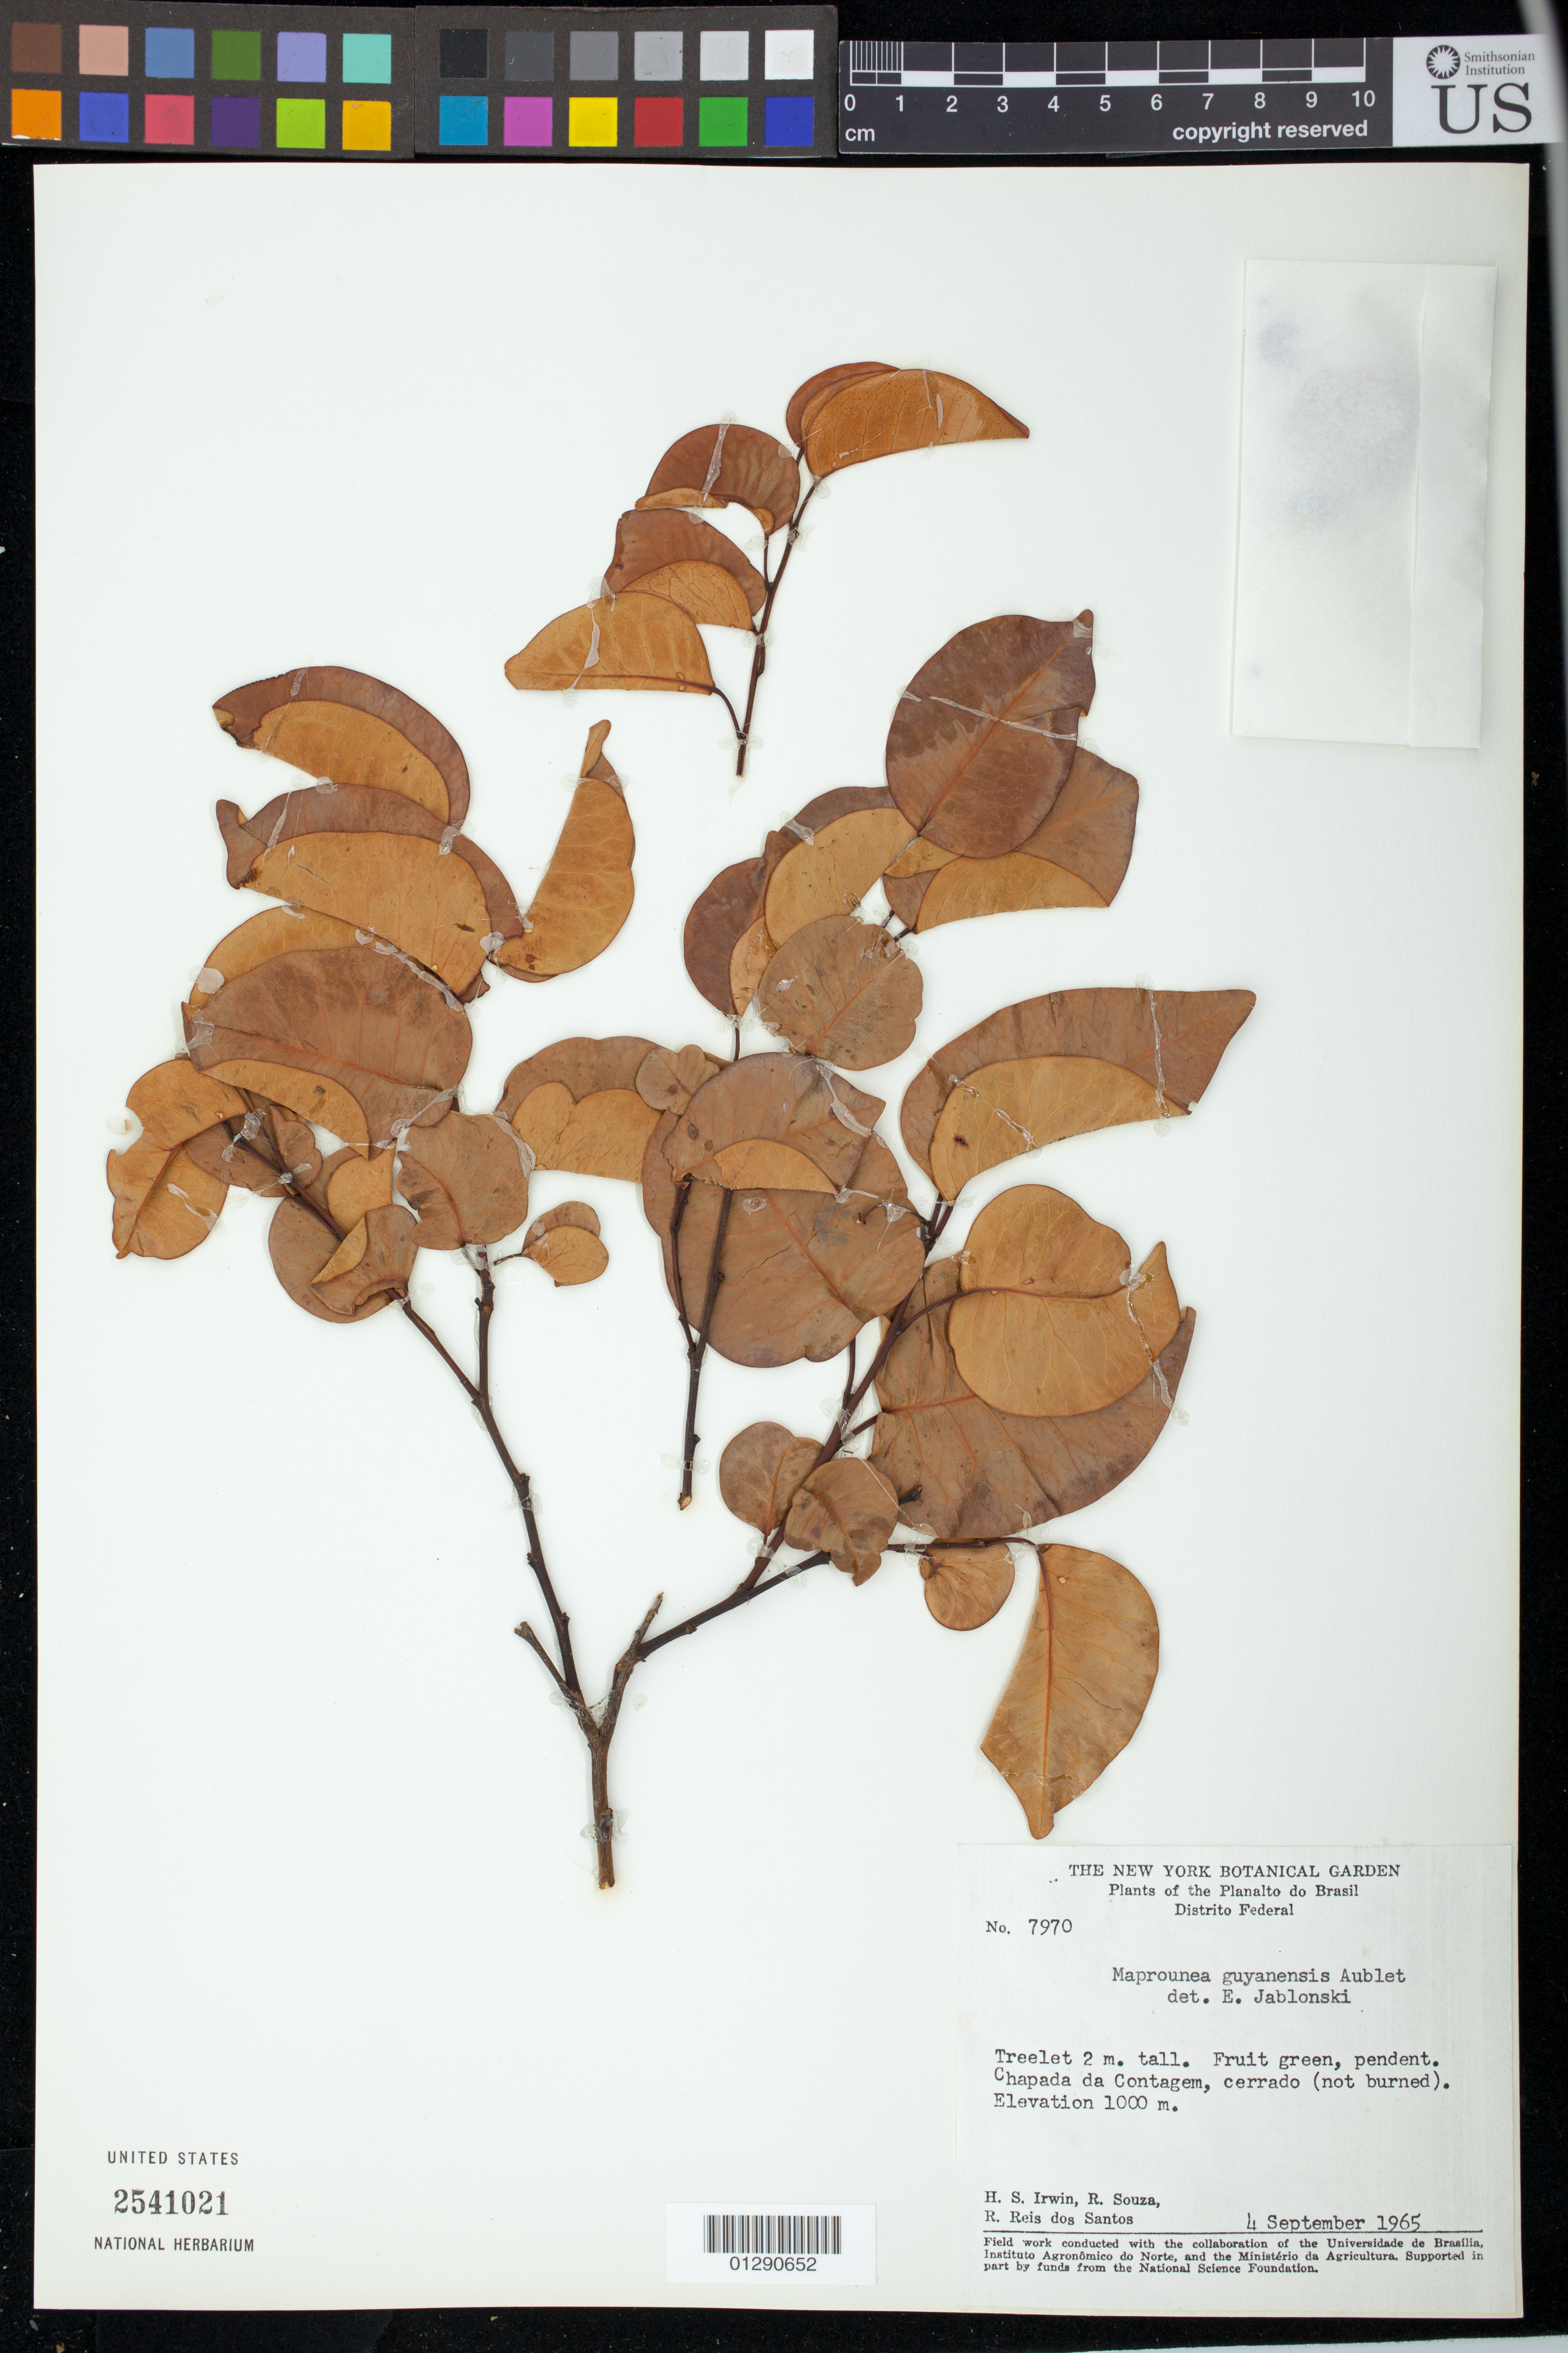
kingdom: Plantae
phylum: Tracheophyta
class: Magnoliopsida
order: Malpighiales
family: Euphorbiaceae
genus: Maprounea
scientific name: Maprounea guianensis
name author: Aubl.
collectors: H. Irwin, R. Souza & R. R. Santos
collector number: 7970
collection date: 1965-09-04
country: Brazil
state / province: Distrito Federal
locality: Chapada da Contagem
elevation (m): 1000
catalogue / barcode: US 2541021